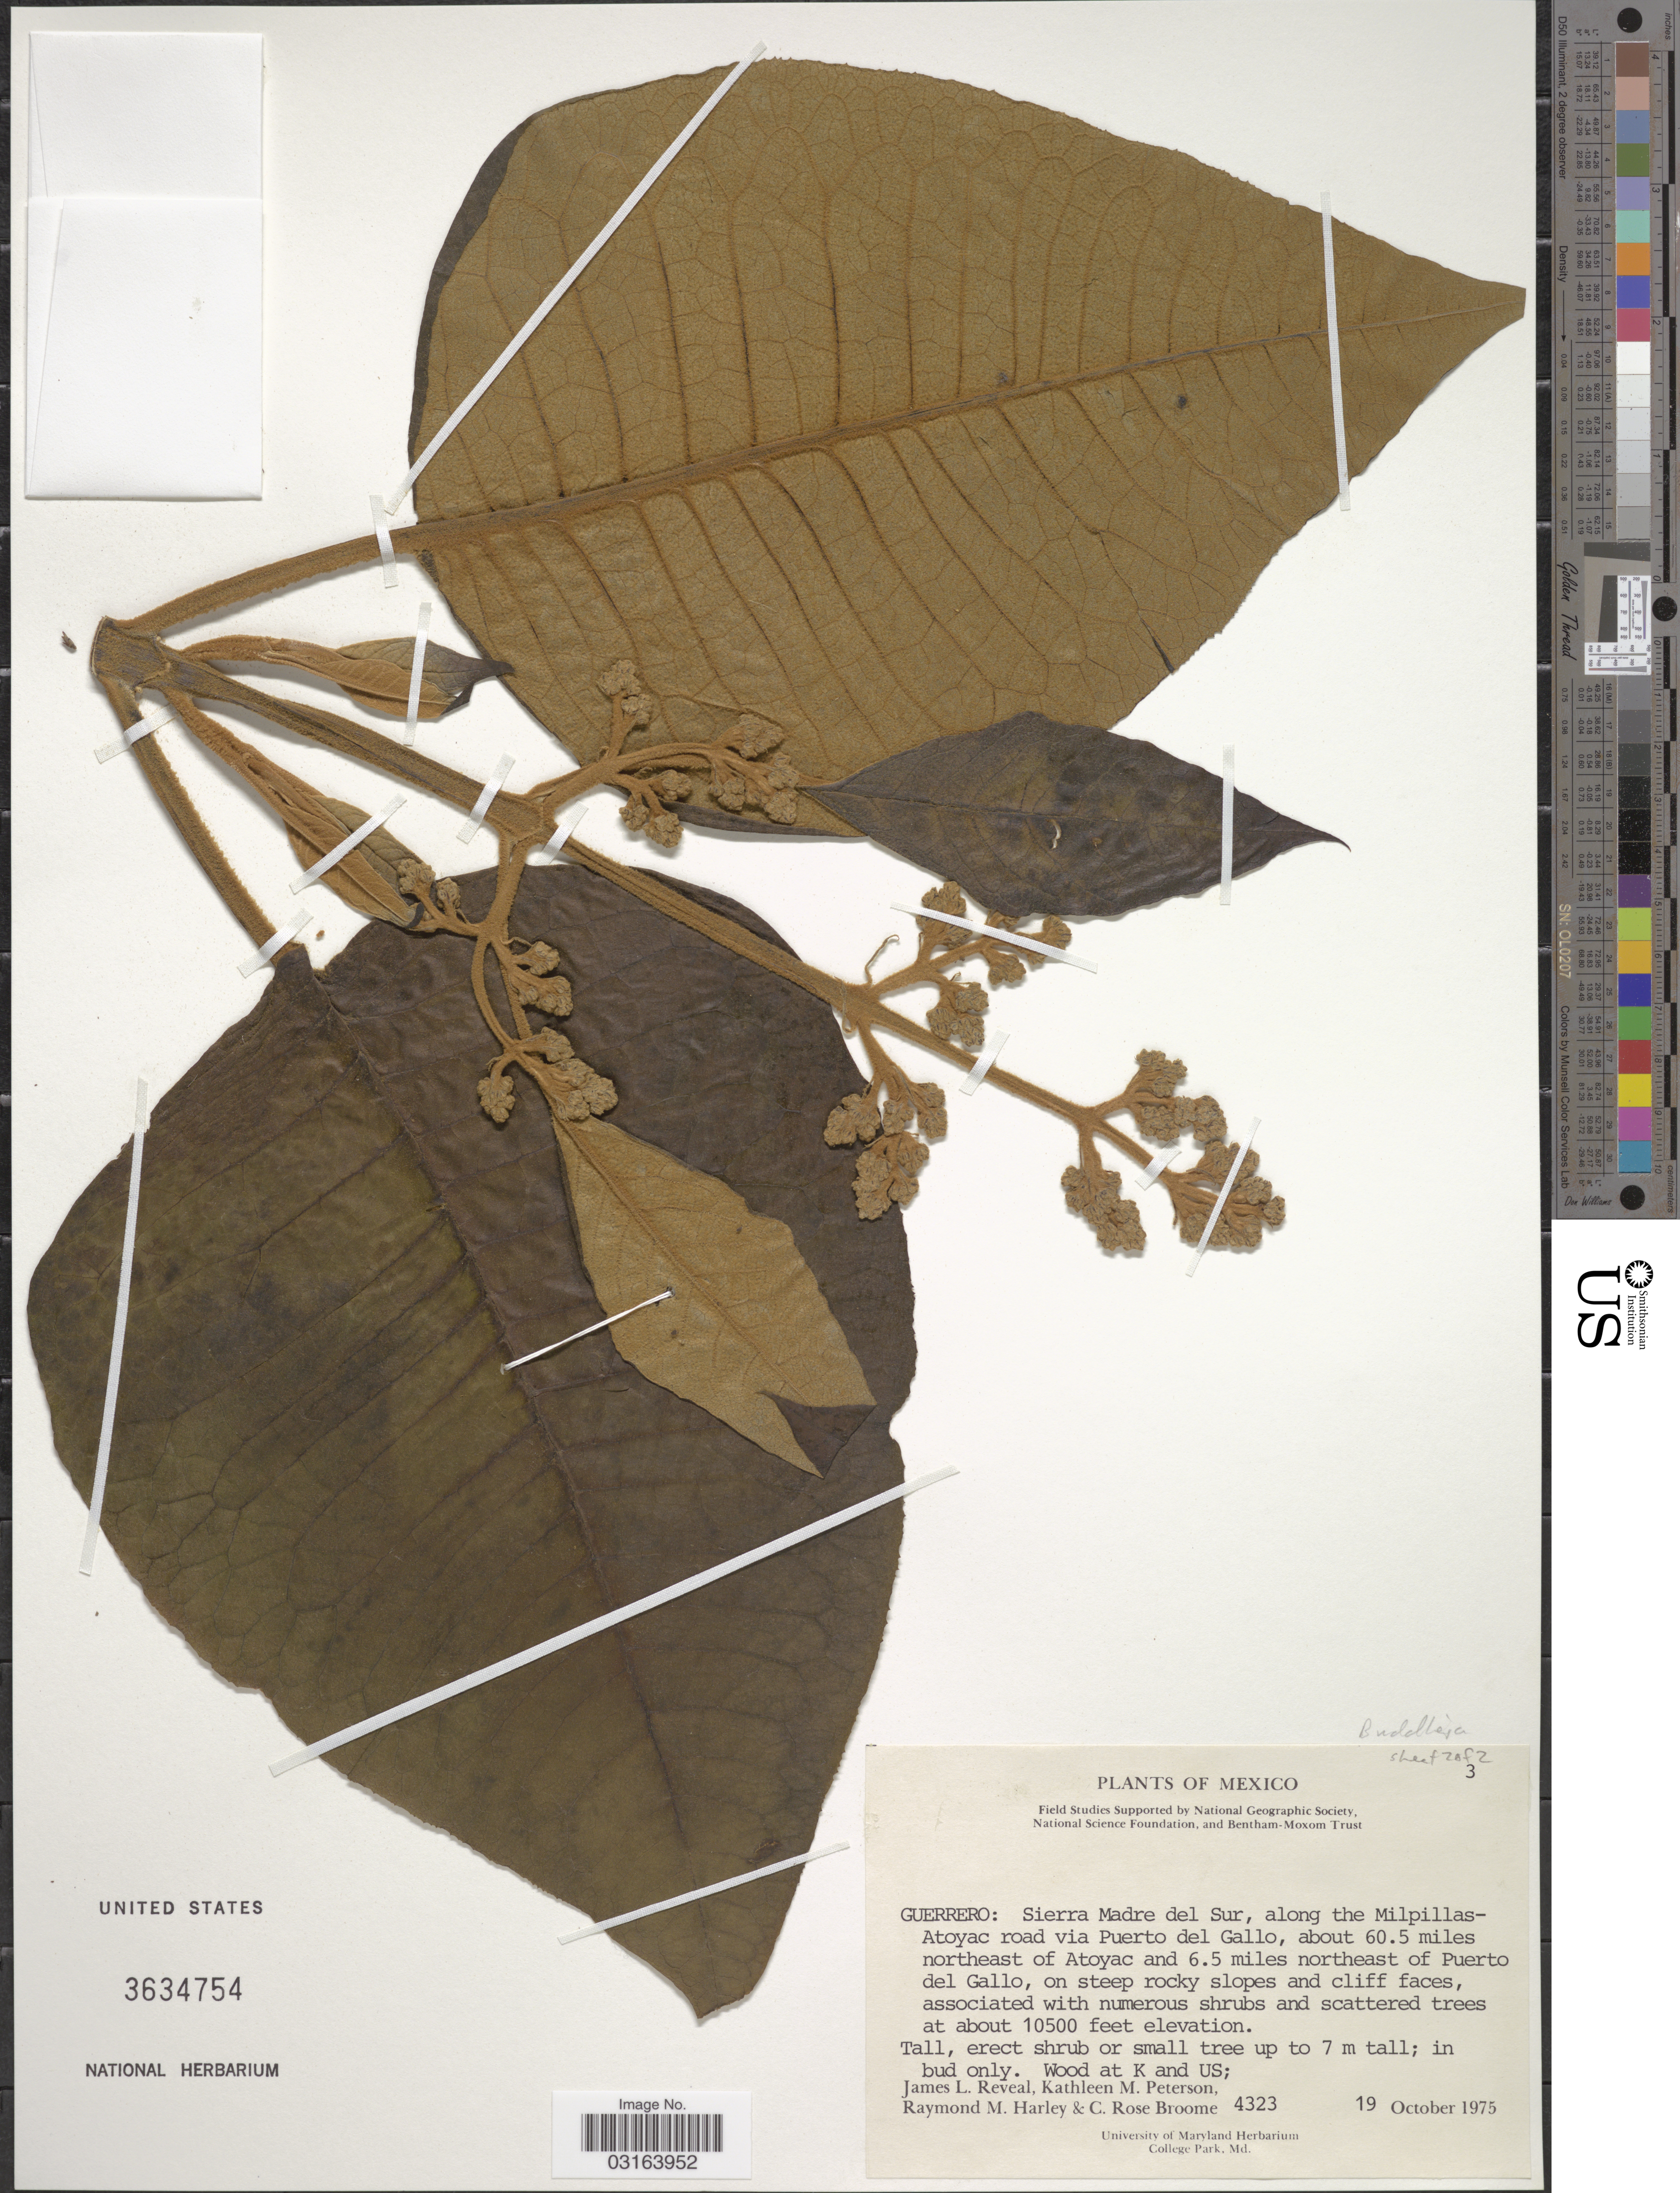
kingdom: Plantae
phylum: Tracheophyta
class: Magnoliopsida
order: Lamiales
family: Scrophulariaceae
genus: Buddleja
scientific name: Buddleja sp.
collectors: J. L. Reveal, K. Peterson, R. M. Harley & C. R. Broome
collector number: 4323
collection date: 1975-10-19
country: Mexico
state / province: Guerrero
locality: Sierra Madre de Sur, along the Milpillas-Atoyac road via Puerto del Gallo, about 60.5 miles northeast of Atoyac and 6.5 miles northeast of Puerto del Gallo.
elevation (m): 3200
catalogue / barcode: US 3634754